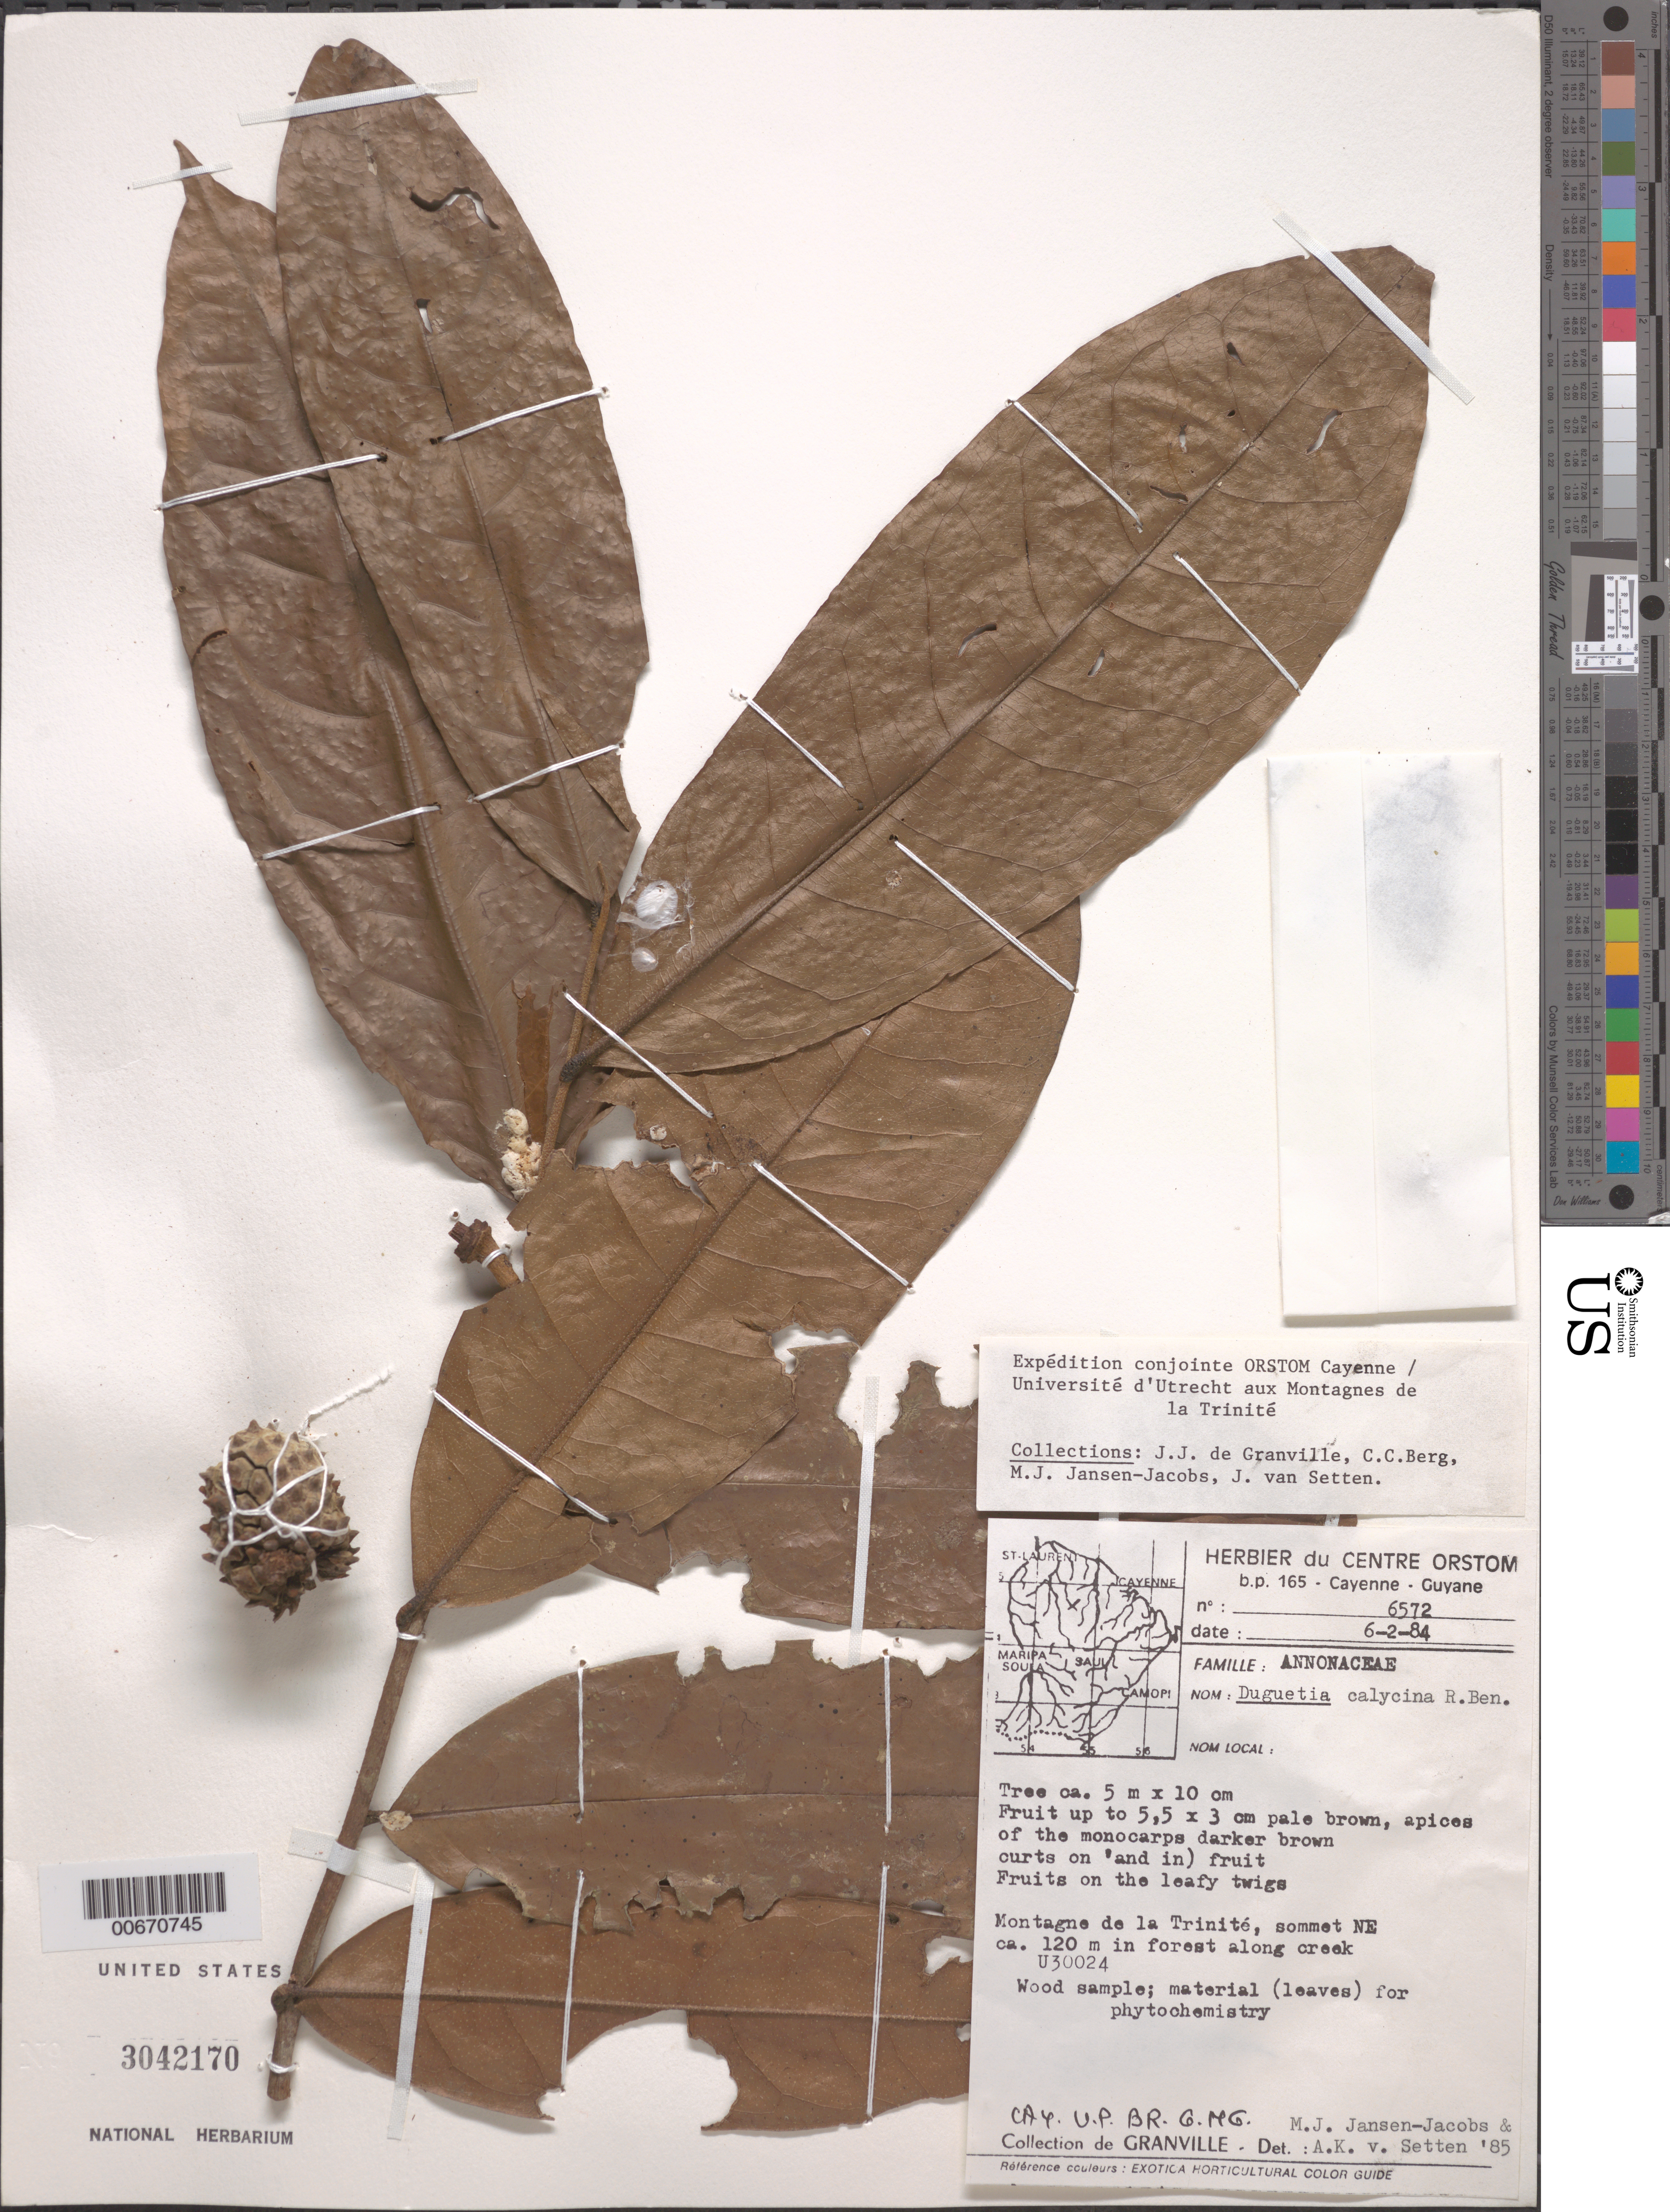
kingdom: Plantae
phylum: Tracheophyta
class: Magnoliopsida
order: Magnoliales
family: Annonaceae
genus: Duguetia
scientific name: Duguetia calycina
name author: Benoist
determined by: Jansen-Jacobs, M. J.; Setten, A. K.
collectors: J.-J. de Granville, C. C. Berg, M. J. Jansen-Jacobs & J. van Setten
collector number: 6572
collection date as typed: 6-Feb-84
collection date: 1984-02-06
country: French Guiana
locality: Montagnes de la Trinité, sommet NE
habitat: Forest along creek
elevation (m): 120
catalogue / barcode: US 3042170